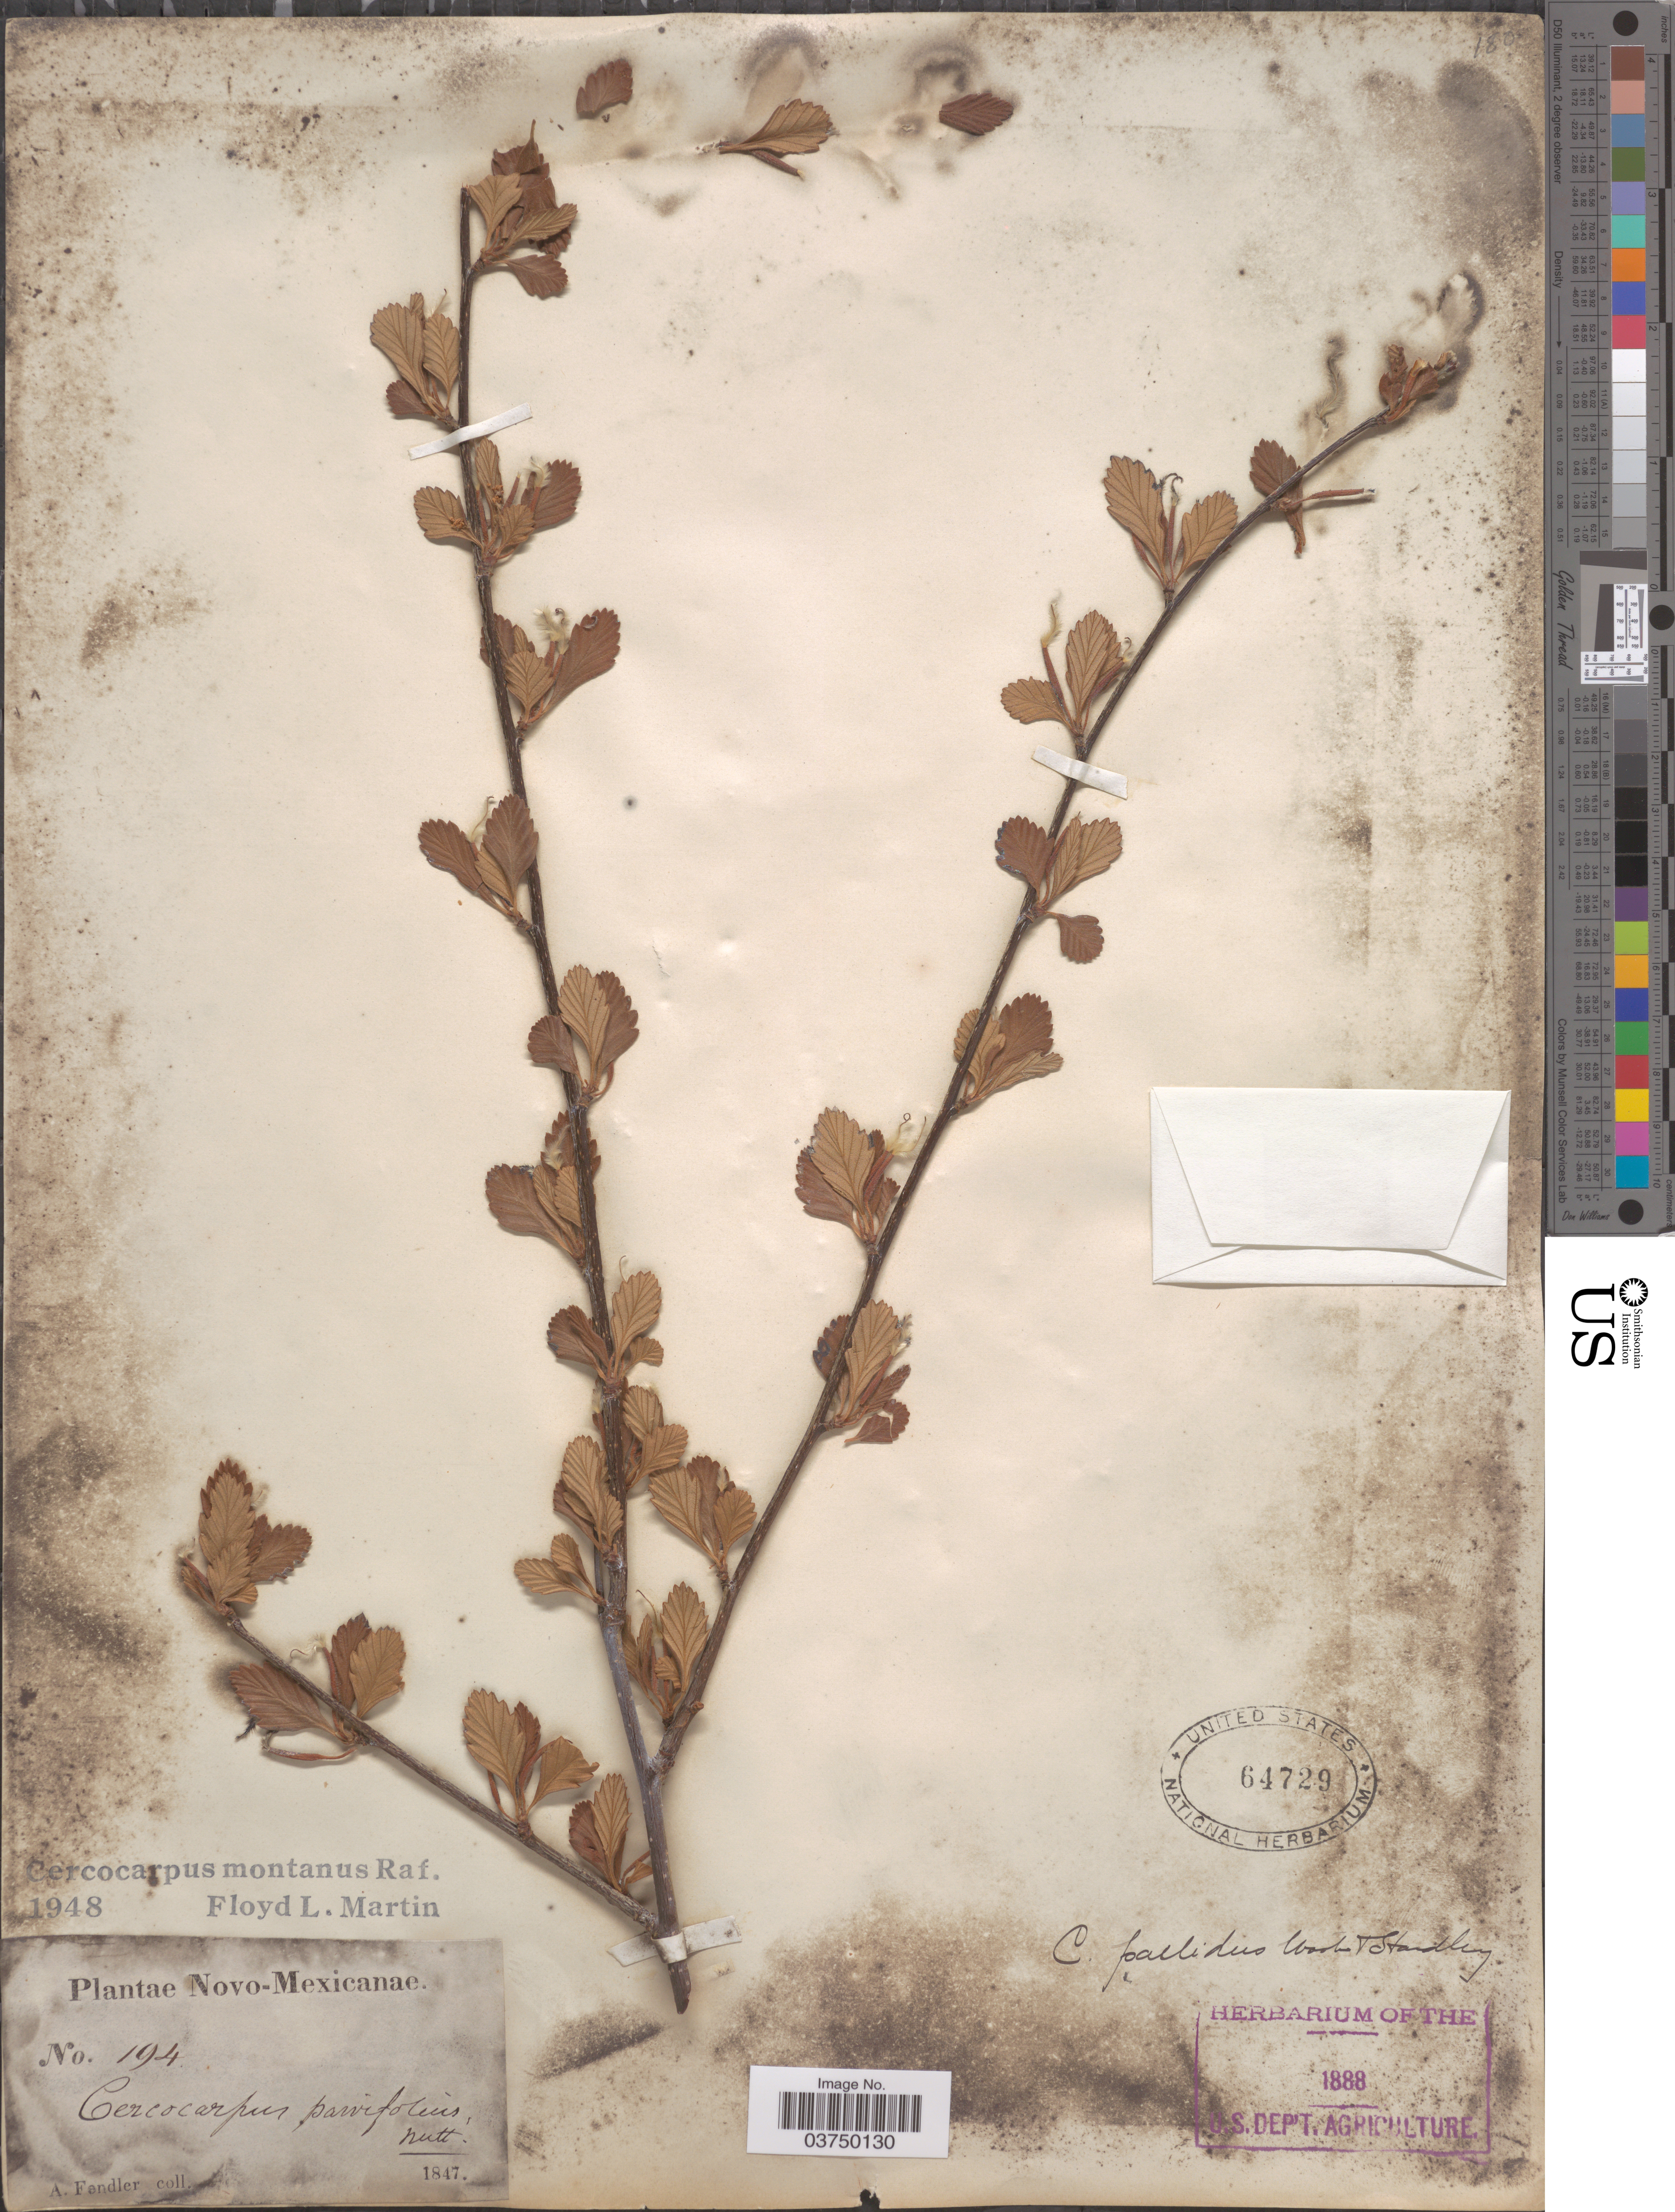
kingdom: Plantae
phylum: Tracheophyta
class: Magnoliopsida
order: Rosales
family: Rosaceae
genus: Cercocarpus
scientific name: Cercocarpus montanus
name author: Raf.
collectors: A. Fendler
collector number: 194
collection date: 1847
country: United States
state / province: New Mexico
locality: Novo-Mexicanae.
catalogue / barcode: US 64729